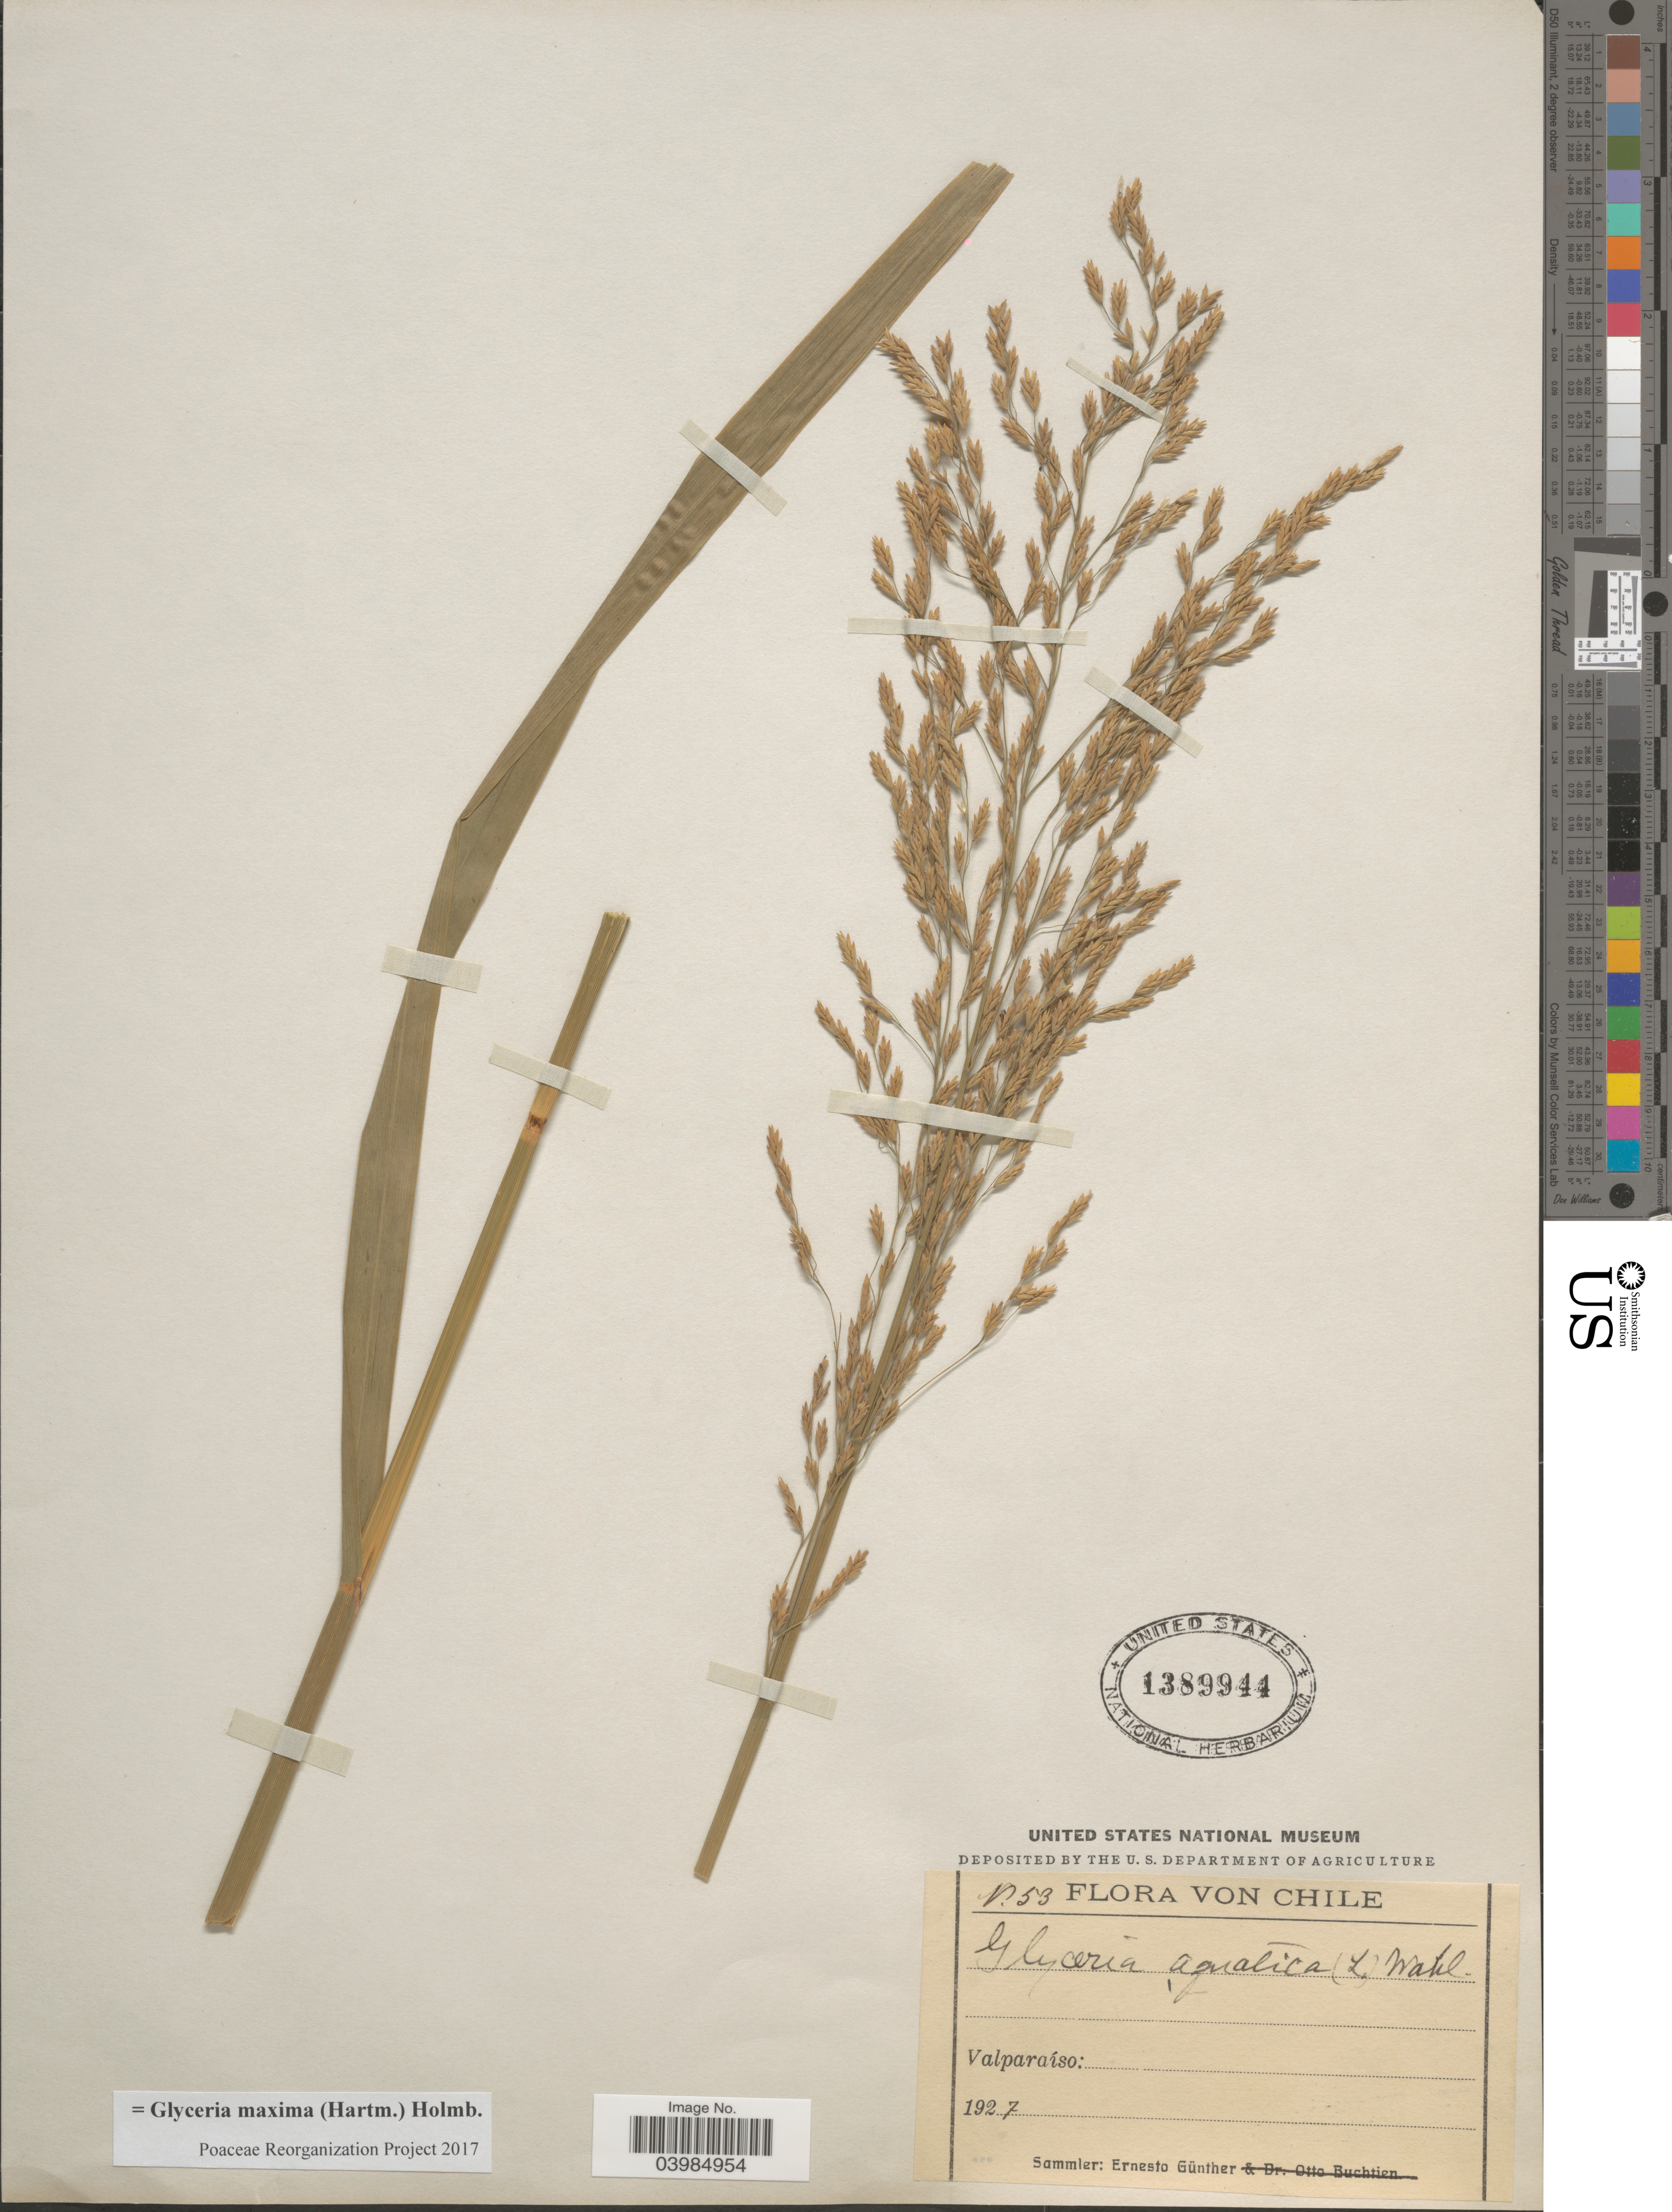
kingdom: Plantae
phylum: Tracheophyta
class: Liliopsida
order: Poales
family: Poaceae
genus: Glyceria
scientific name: Glyceria maxima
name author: (Hartm.) Holmb.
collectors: E. Gunther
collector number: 53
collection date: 1927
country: Chile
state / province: Valparaíso (V)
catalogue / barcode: US 1389944